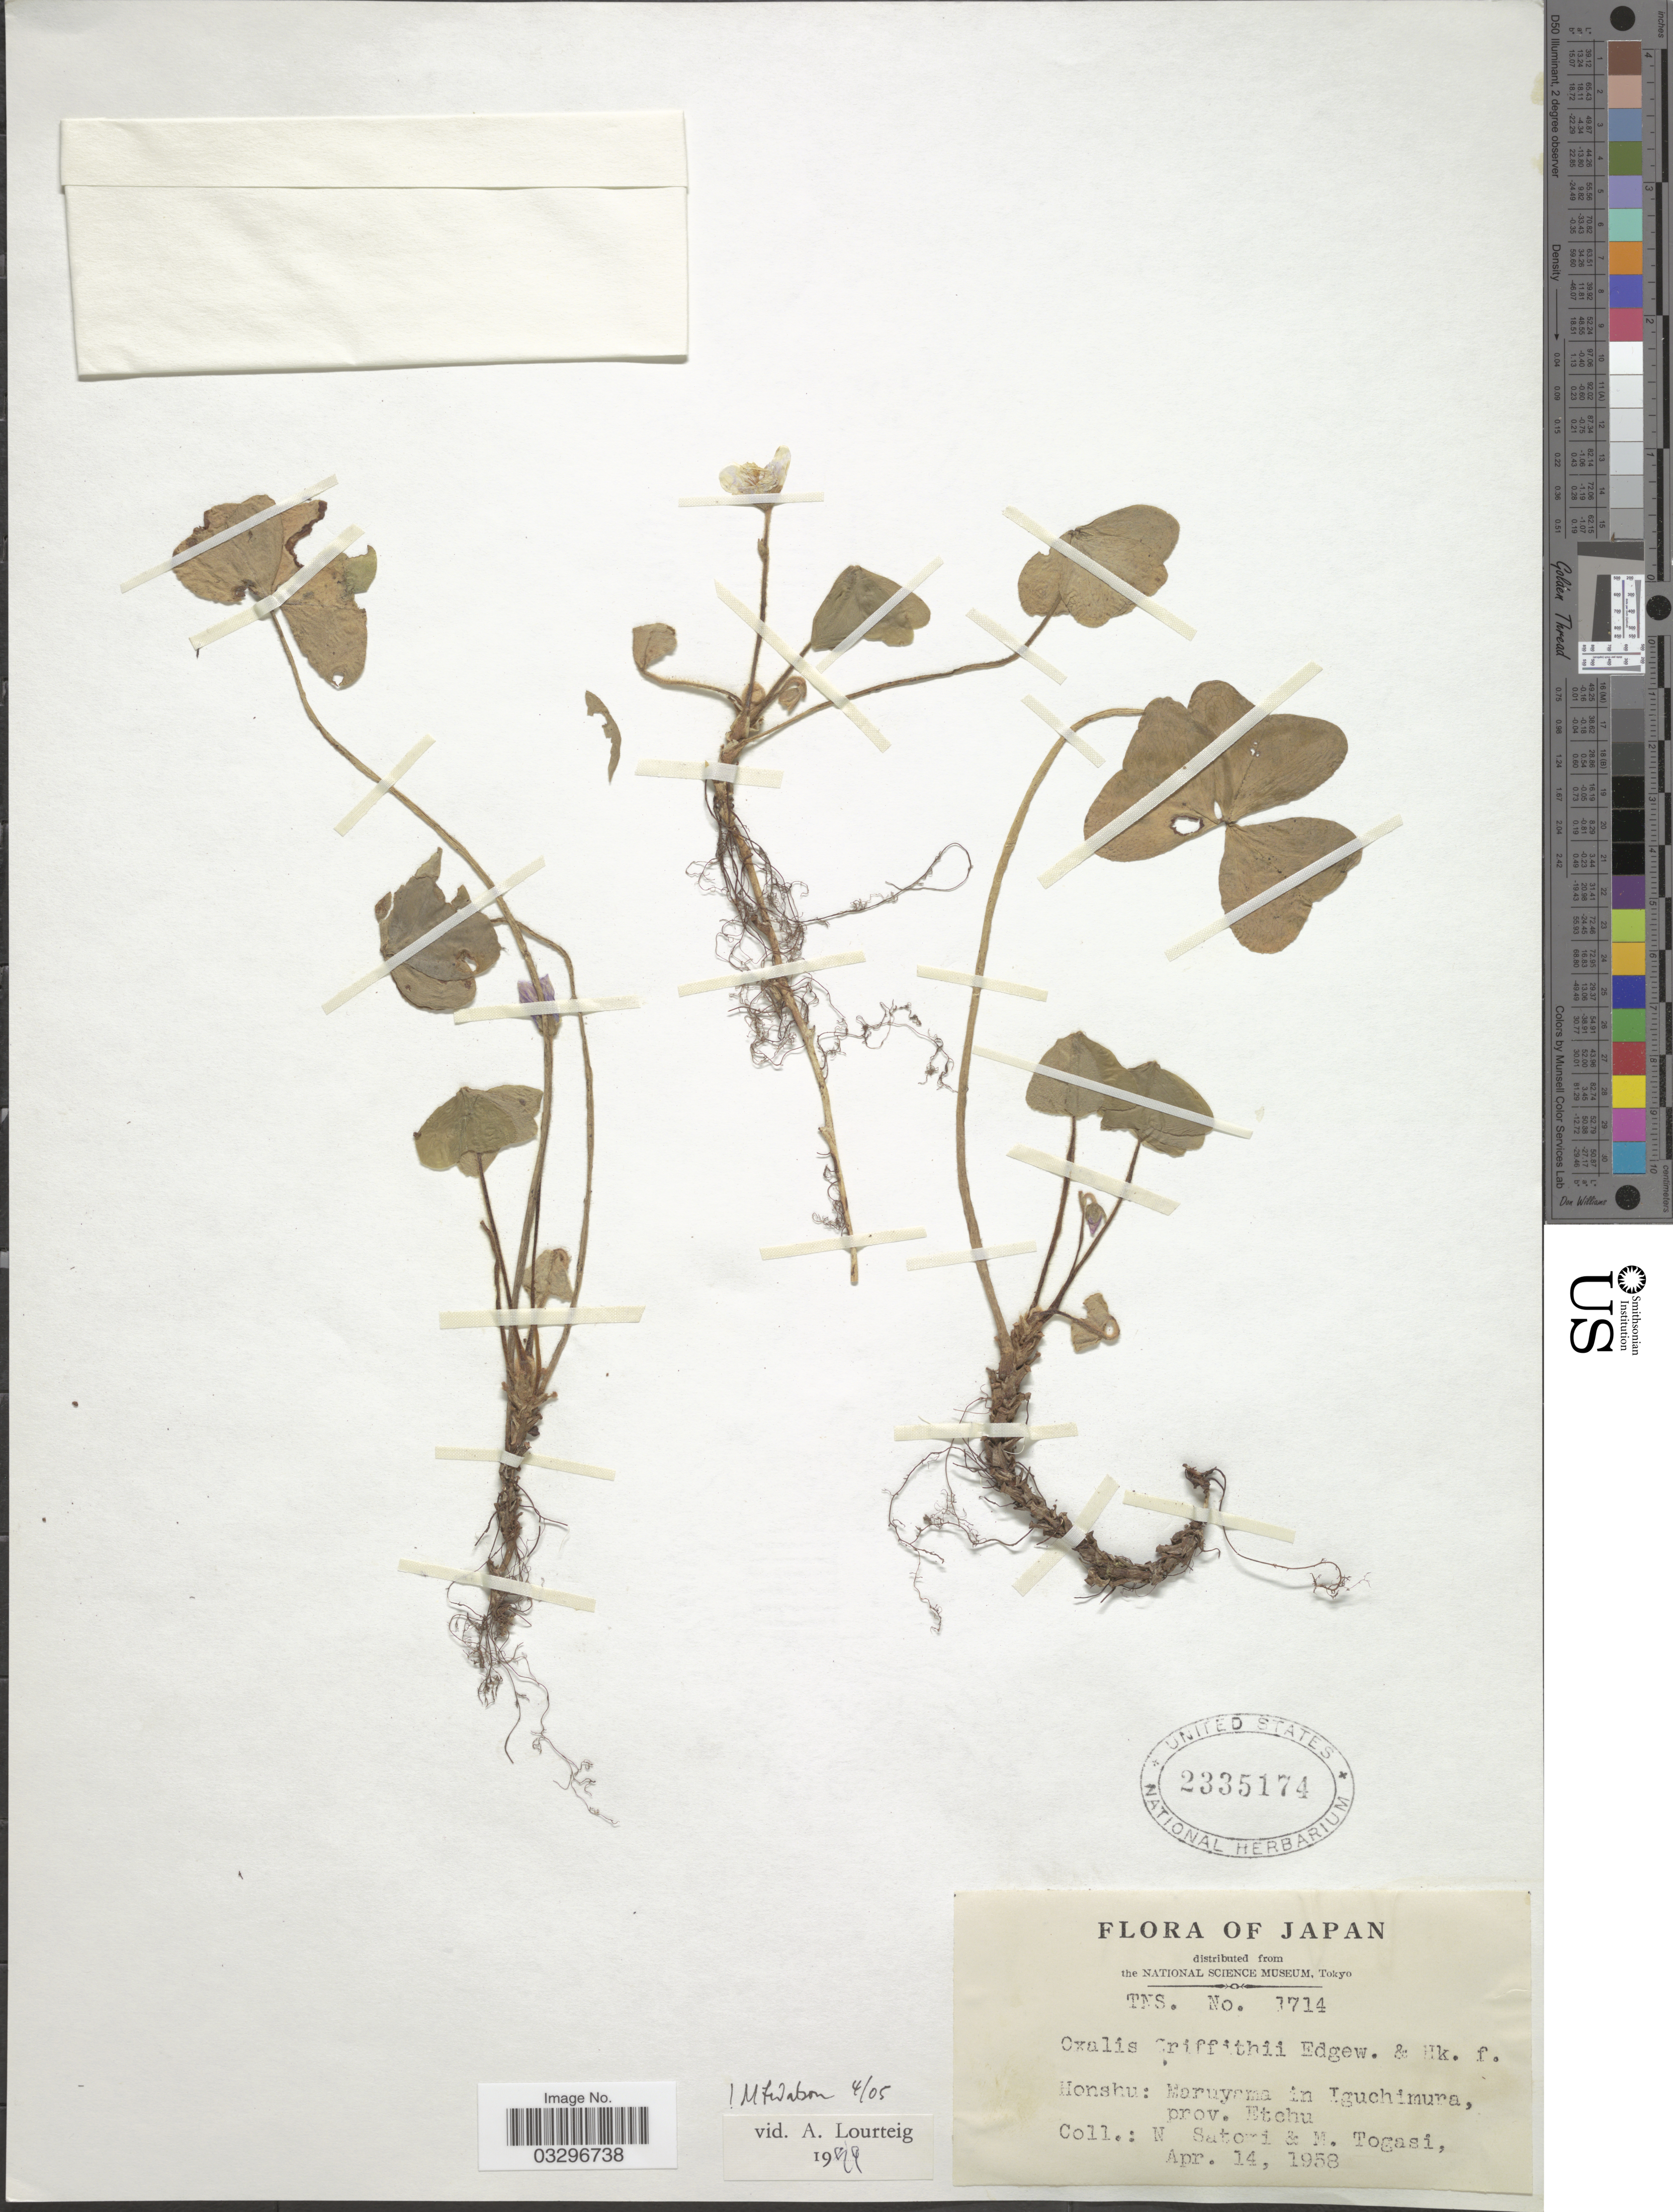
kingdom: Plantae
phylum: Tracheophyta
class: Magnoliopsida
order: Oxalidales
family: Oxalidaceae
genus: Oxalis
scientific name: Oxalis griffithii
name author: Edgew. & Hook. f.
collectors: N. Satomi & M. Togasi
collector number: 1714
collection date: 1958-04-14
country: Japan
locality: Honshu: Moruyama in Iguchimura, prov. Etchu.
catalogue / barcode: US 2335174